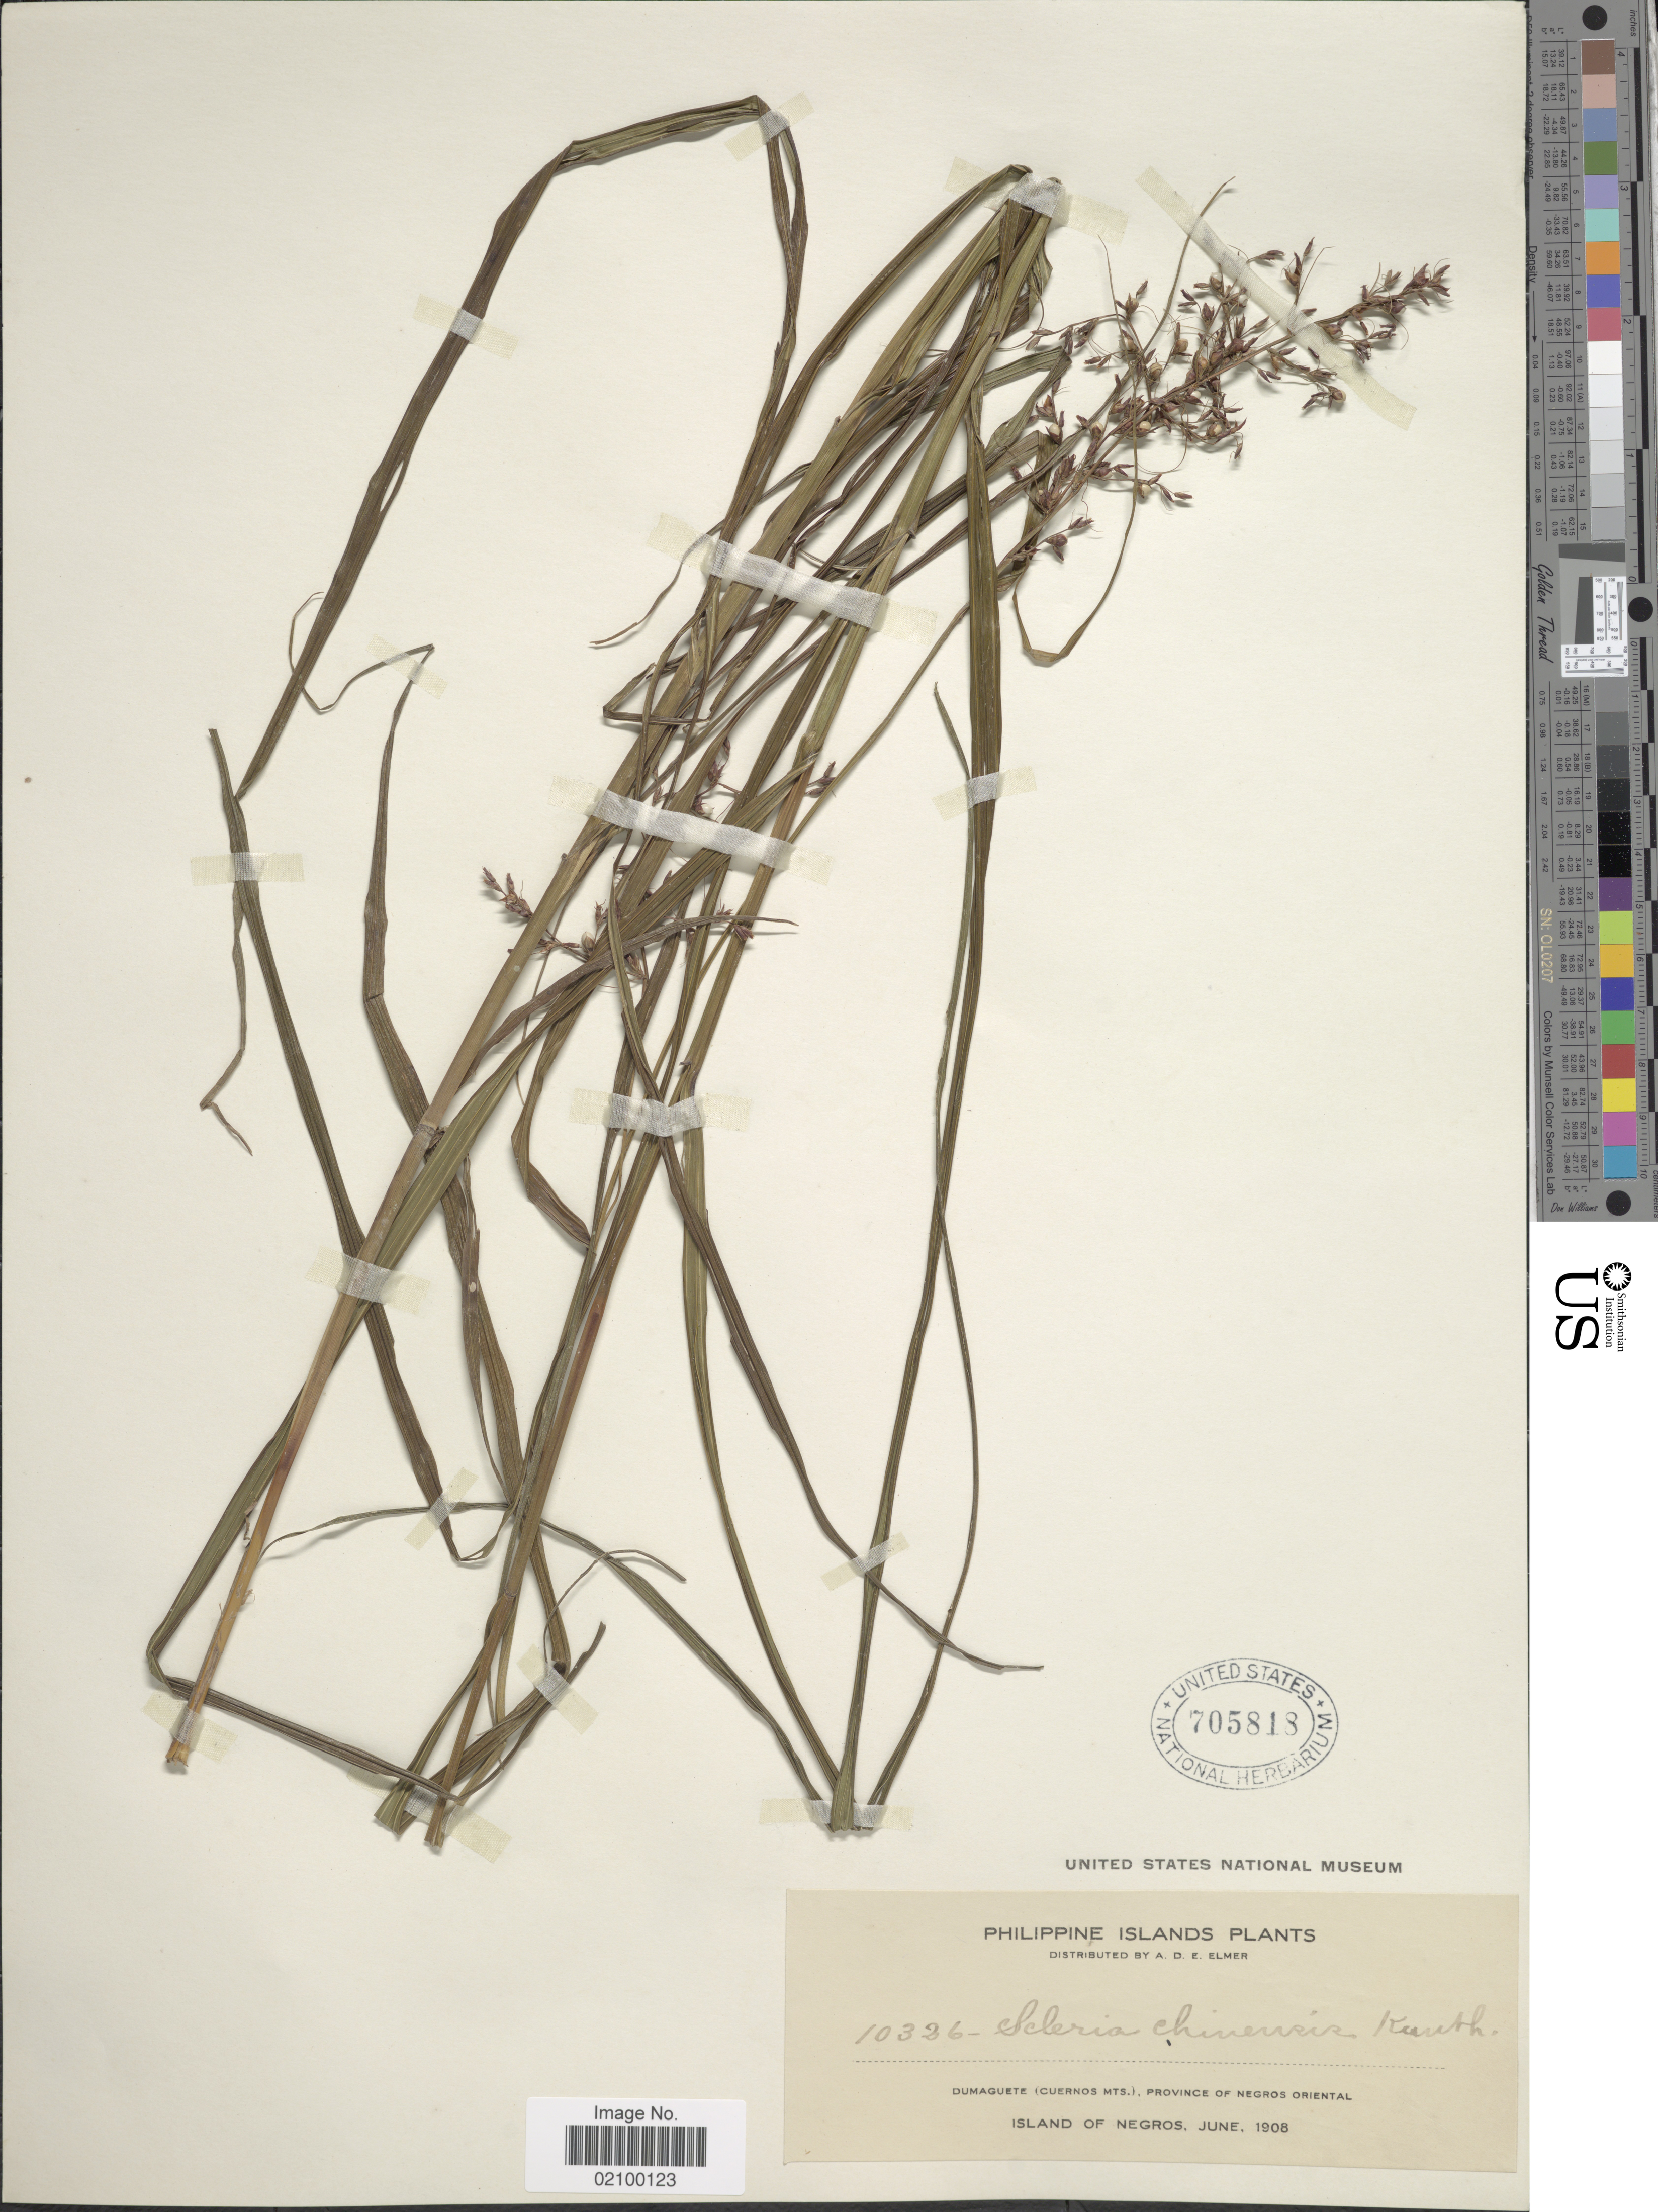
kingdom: Plantae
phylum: Tracheophyta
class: Liliopsida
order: Poales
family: Cyperaceae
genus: Scleria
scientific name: Scleria terrestris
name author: (L.) Fassett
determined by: Strong, Mark T., (BOT), Smithsonian Institution - National Museum of Natural History (UNITED STATES)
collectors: A. D. E. Elmer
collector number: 10326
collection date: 1908-06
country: Philippines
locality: Dumaguete (Curenos Mts.), Province of Negros Oriental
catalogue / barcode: US 705818